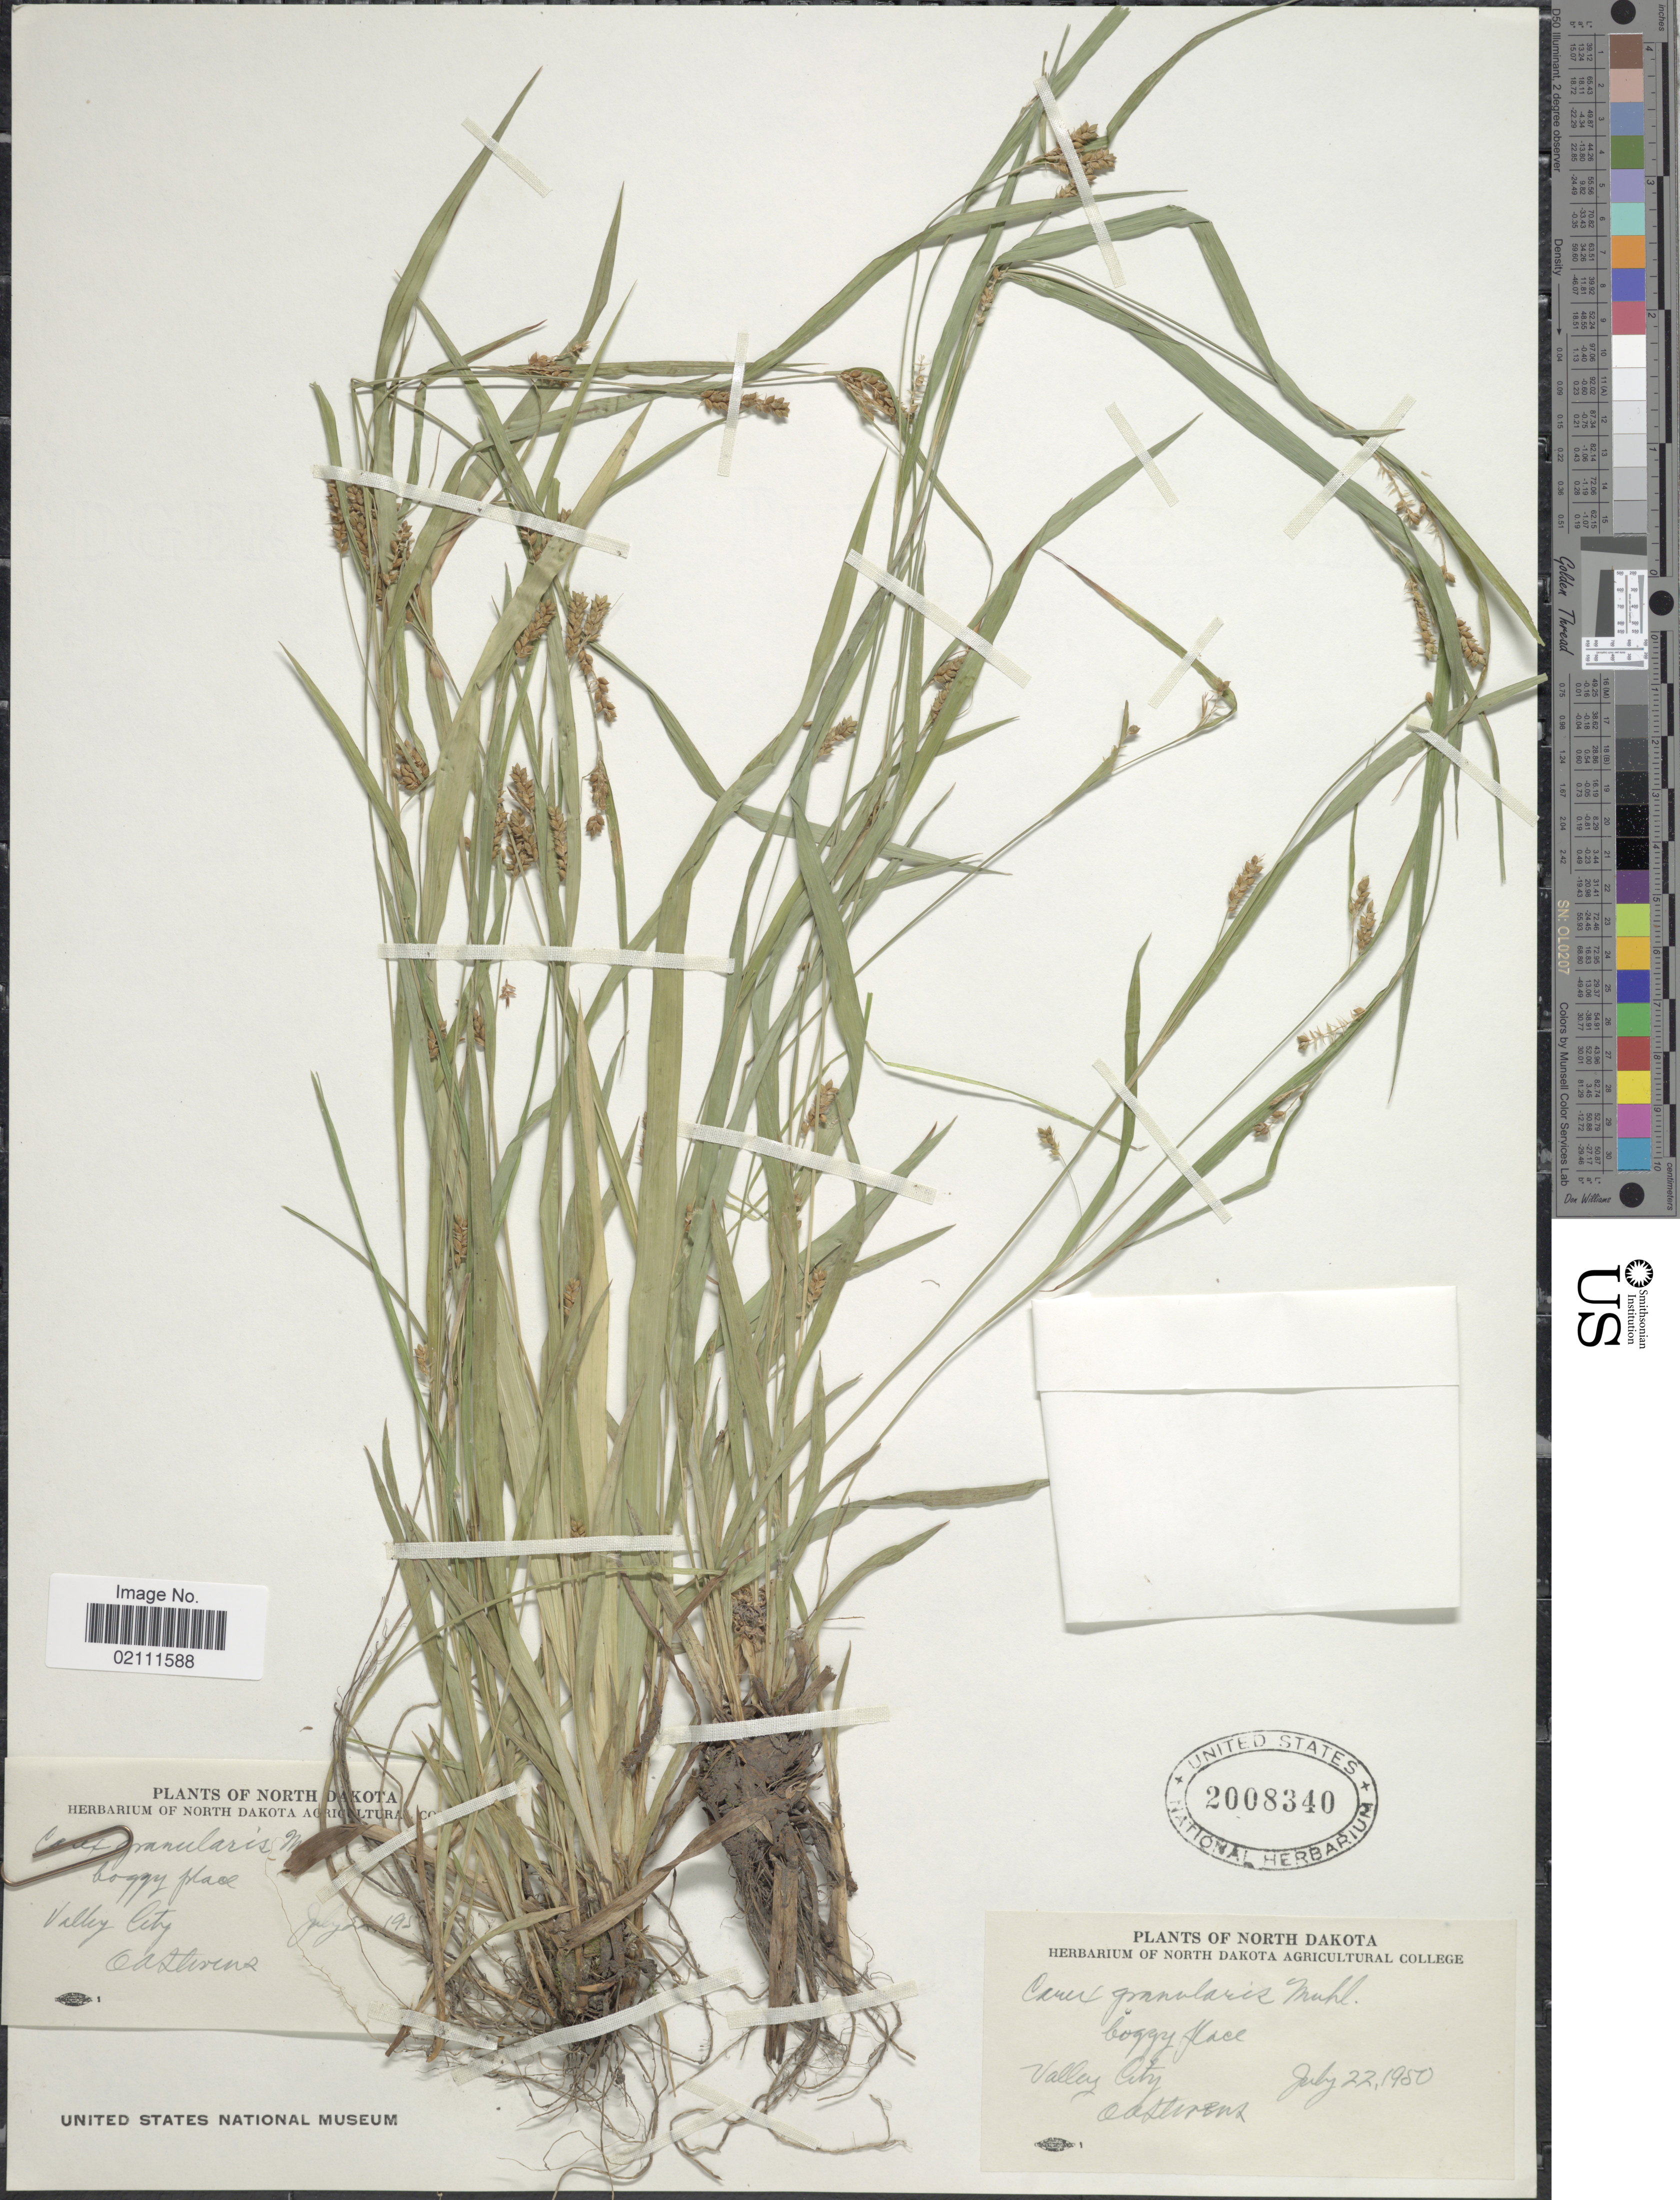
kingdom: Plantae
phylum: Tracheophyta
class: Liliopsida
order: Poales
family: Cyperaceae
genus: Carex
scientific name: Carex granularis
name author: Muhl. ex Willd.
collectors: O. A. Stevens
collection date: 1950-07-22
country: United States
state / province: North Dakota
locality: Boggy place, Valley City.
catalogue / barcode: US 2008340